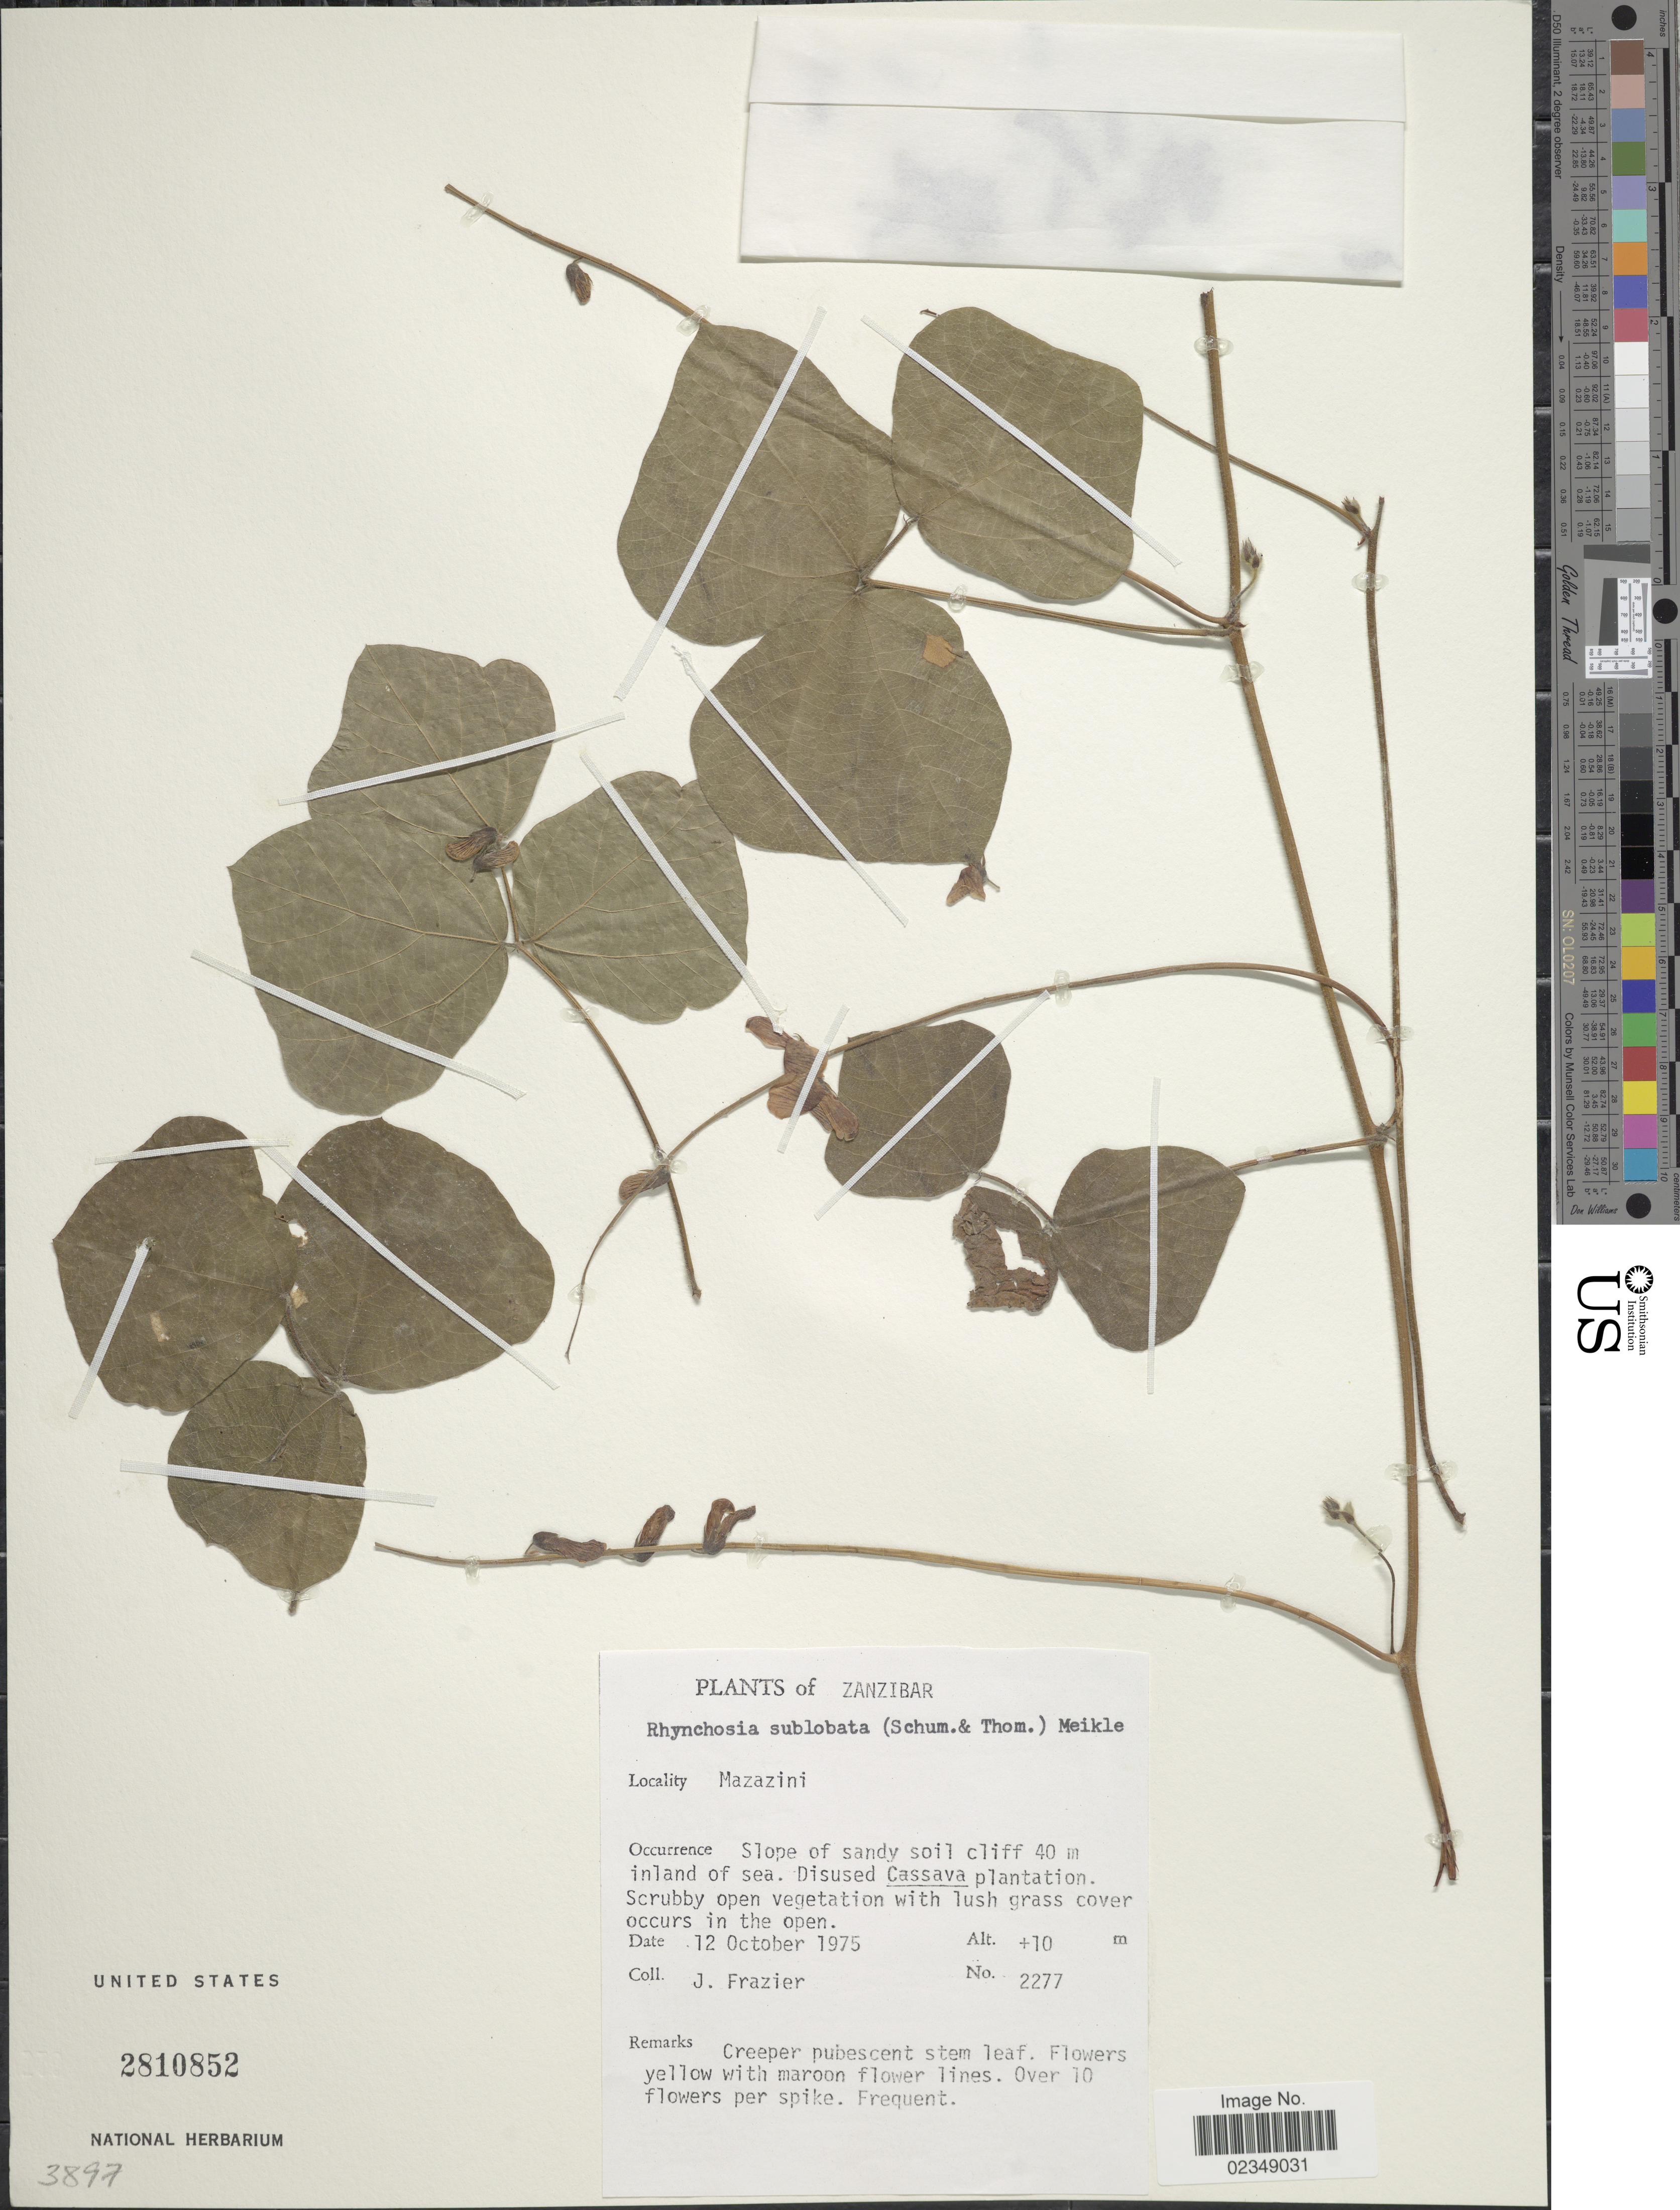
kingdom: Plantae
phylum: Tracheophyta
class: Magnoliopsida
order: Fabales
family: Fabaceae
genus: Rhynchosia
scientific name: Rhynchosia sublobata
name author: (Schumach.) Meikle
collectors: J. Frazier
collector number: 2277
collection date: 1975-10-12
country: Tanzania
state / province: Zanzibar Urban/West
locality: Mazazini, disused Cassava plantation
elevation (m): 10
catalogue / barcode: US 2810852